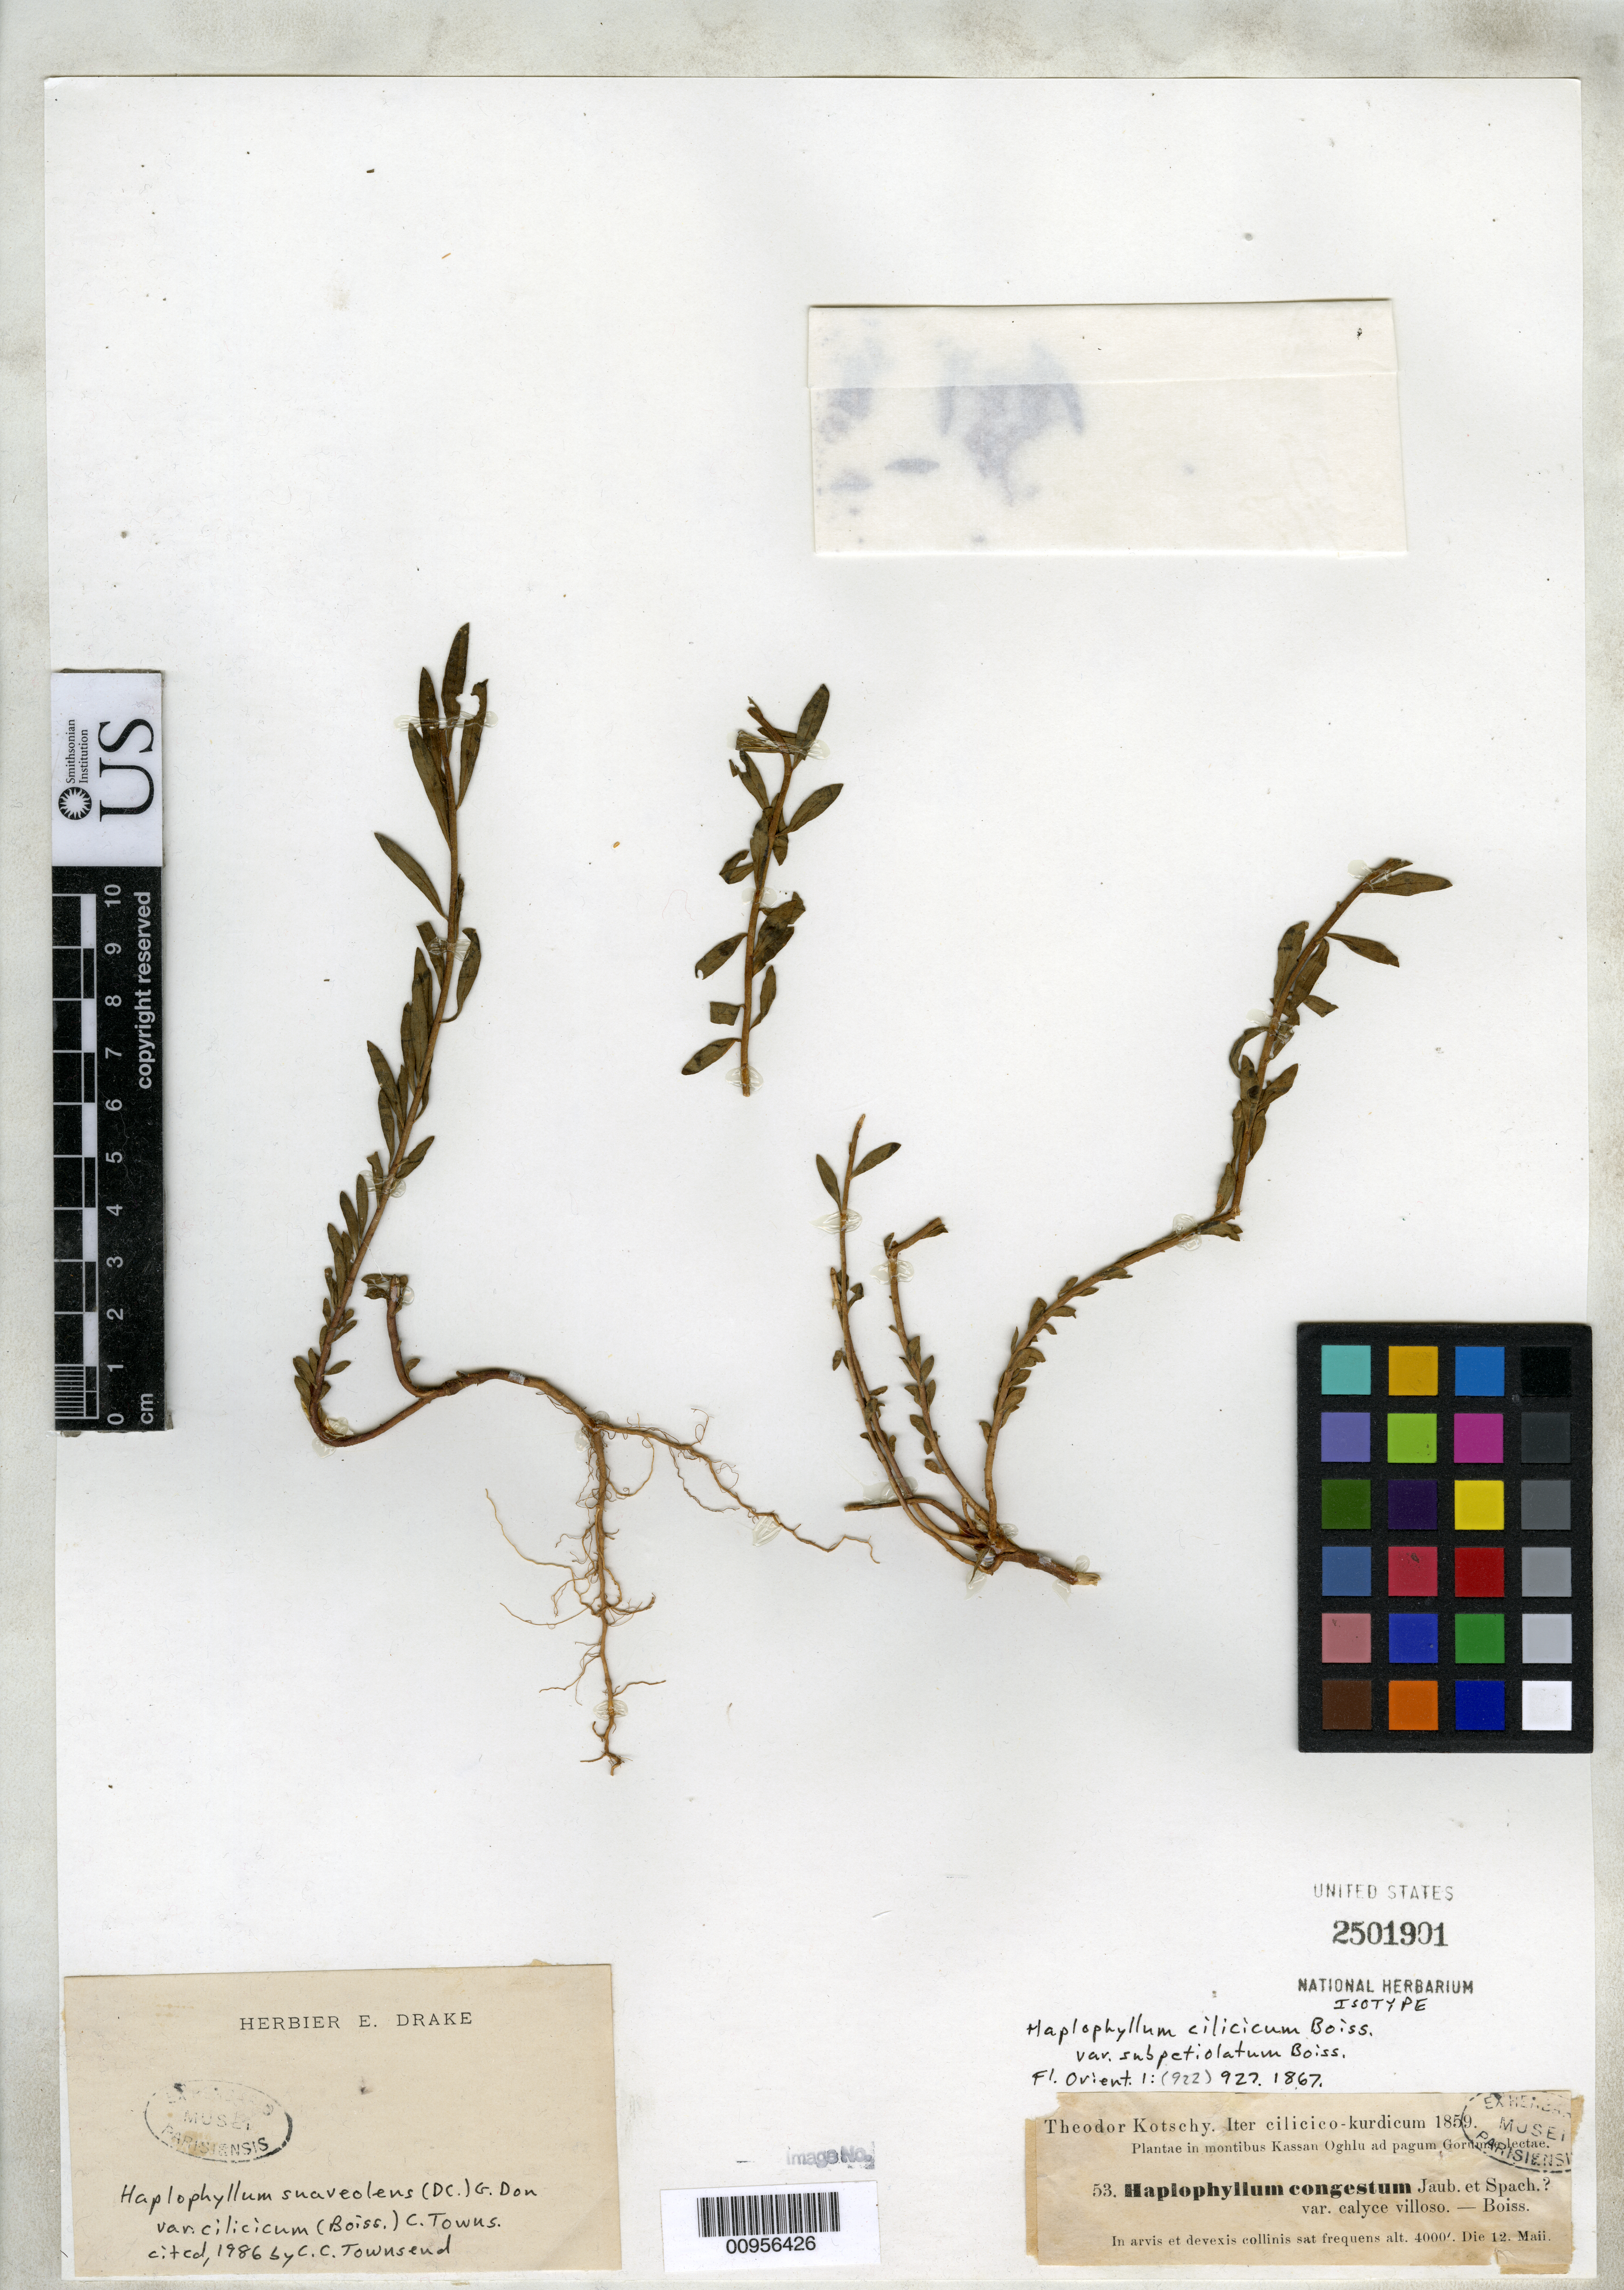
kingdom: Plantae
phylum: Tracheophyta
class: Magnoliopsida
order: Sapindales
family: Rutaceae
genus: Haplophyllum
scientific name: Haplophyllum cilicicum var. subpetiolatum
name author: Boiss.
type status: Isotype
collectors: K. G. Kotschy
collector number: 53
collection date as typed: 12 May 1859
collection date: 1859-05-12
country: Turkey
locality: Plantae in montibus Kassan Oghlu ad pagum Gorumse lectae.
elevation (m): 1219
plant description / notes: Currently accepted name as cited by C.C. Townsend (1986).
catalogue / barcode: US 2501901